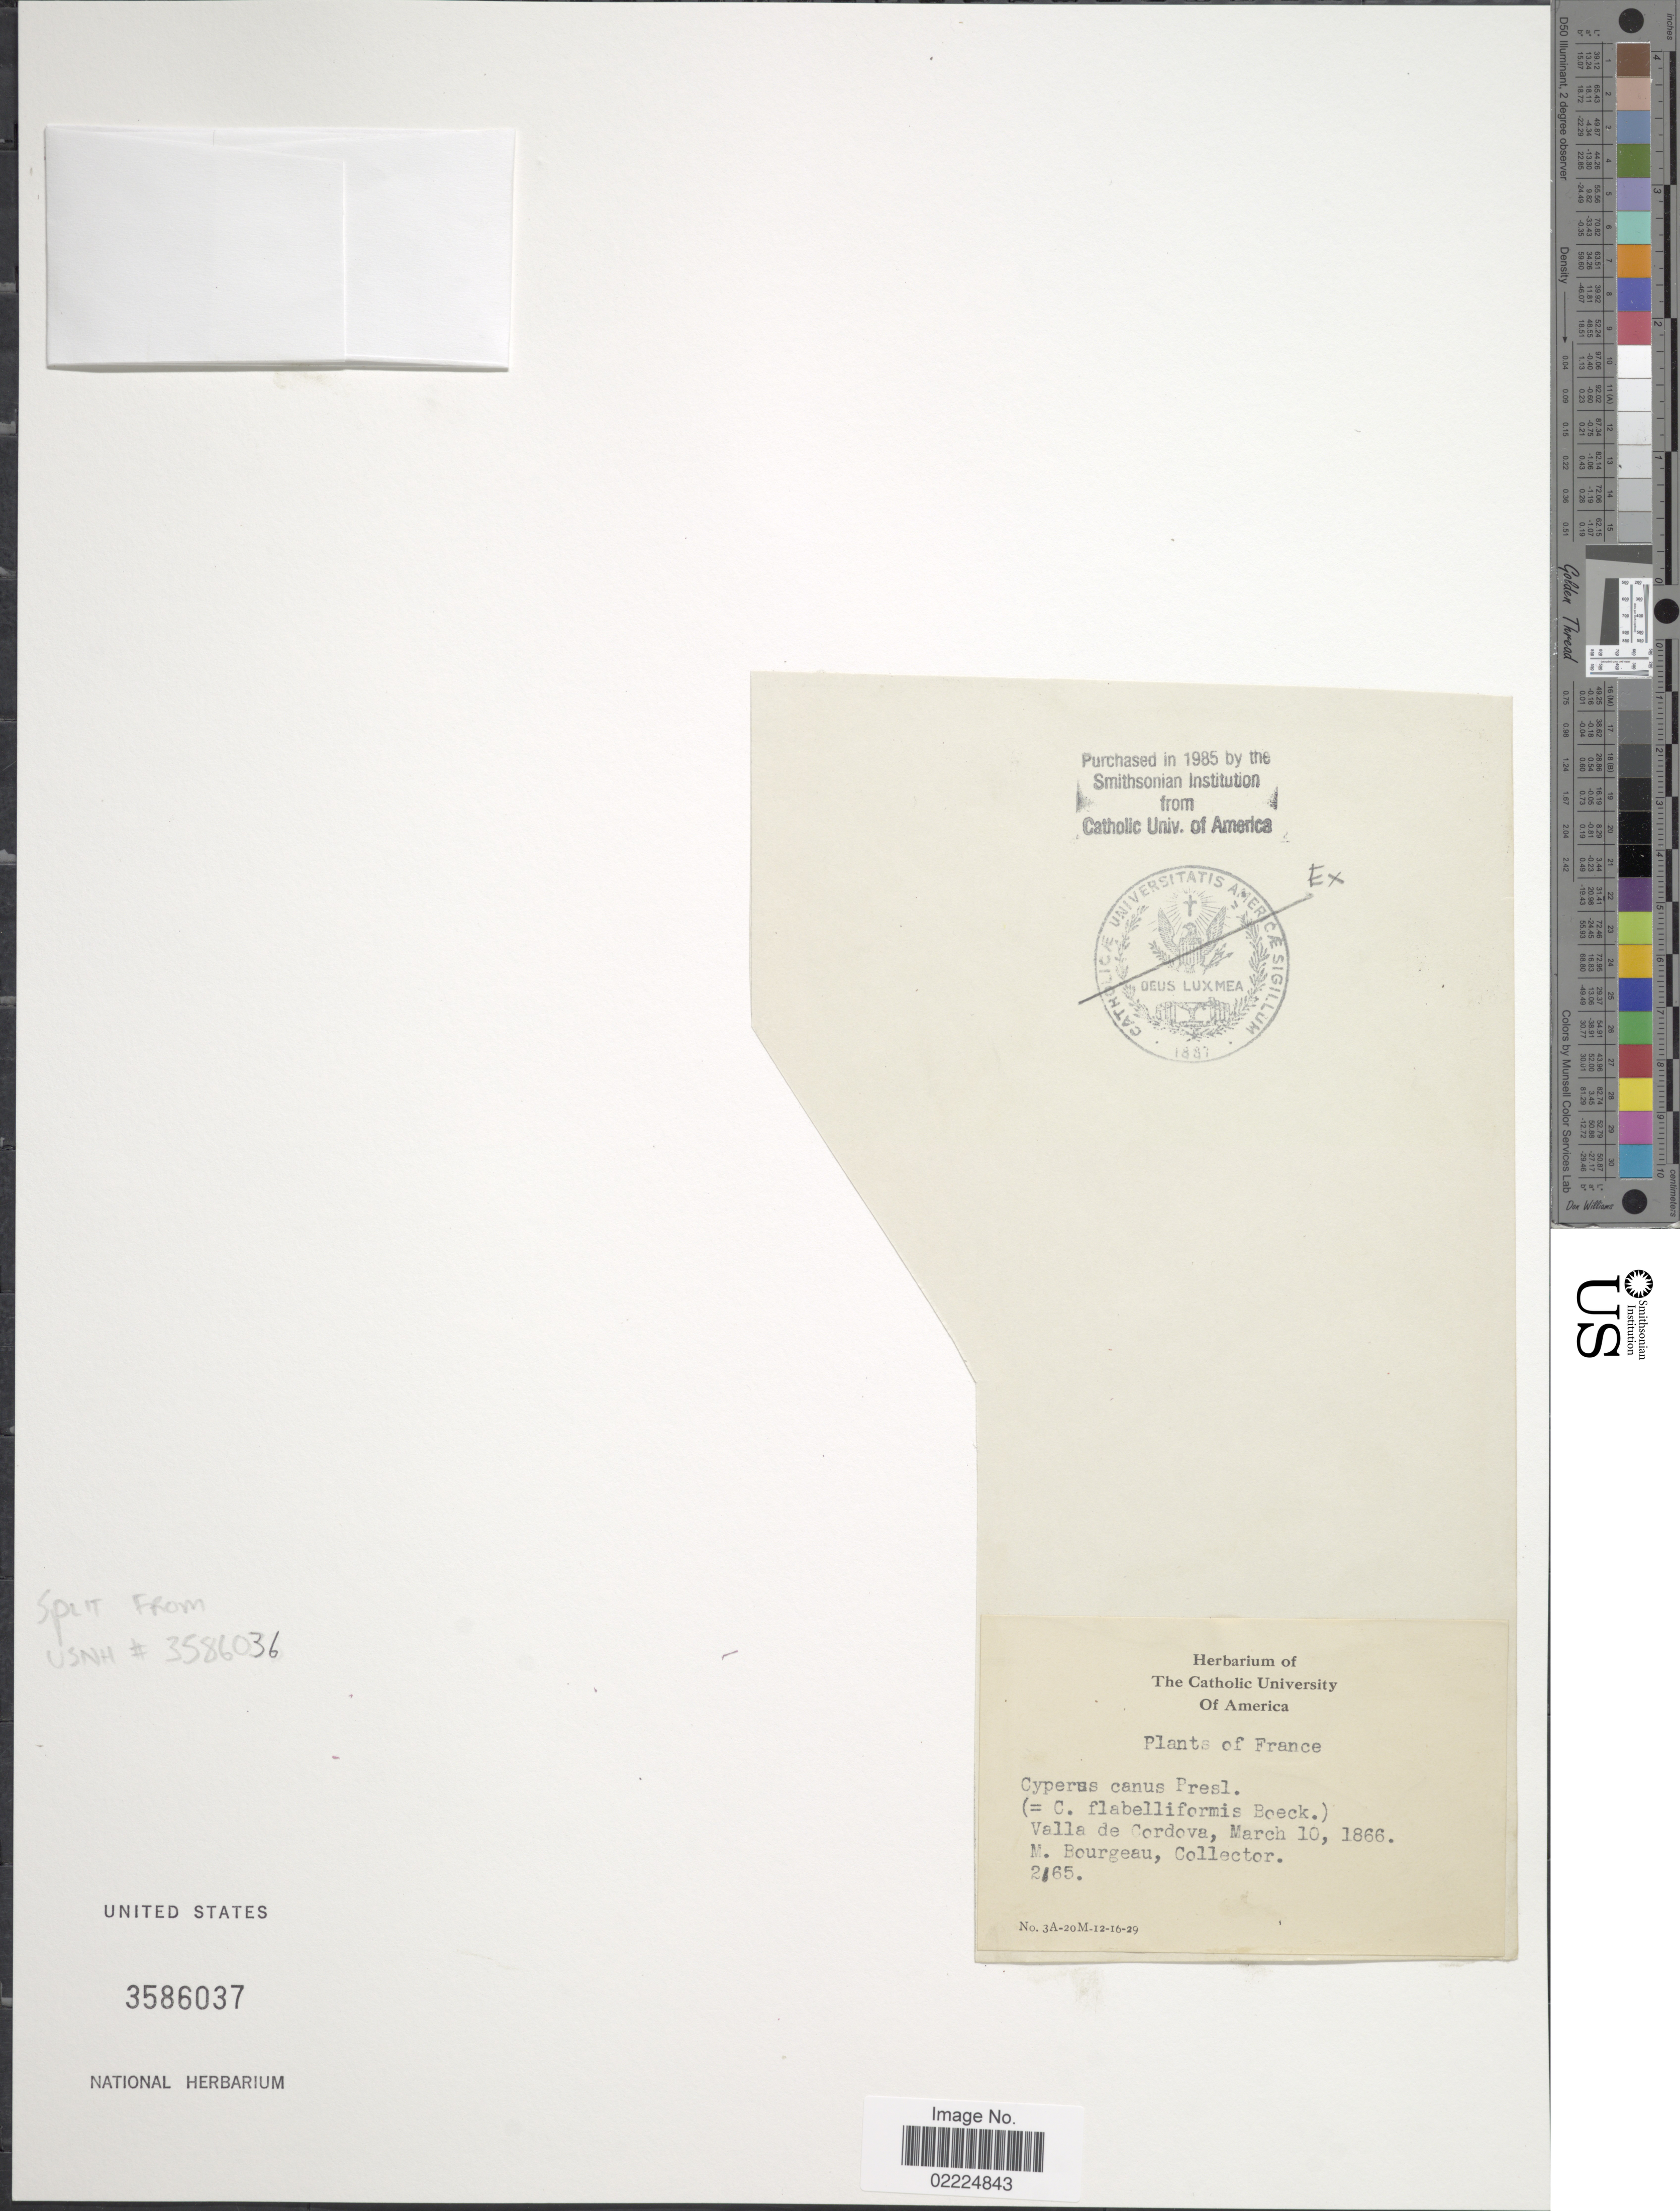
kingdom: Plantae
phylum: Tracheophyta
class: Liliopsida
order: Poales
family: Cyperaceae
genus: Cyperus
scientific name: Cyperus canus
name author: J. Presl & C. Presl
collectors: M. Bourgeau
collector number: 3A-20M-12-16-29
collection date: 1866-03-10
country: France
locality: Valla de Cordova.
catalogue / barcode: US 3586037